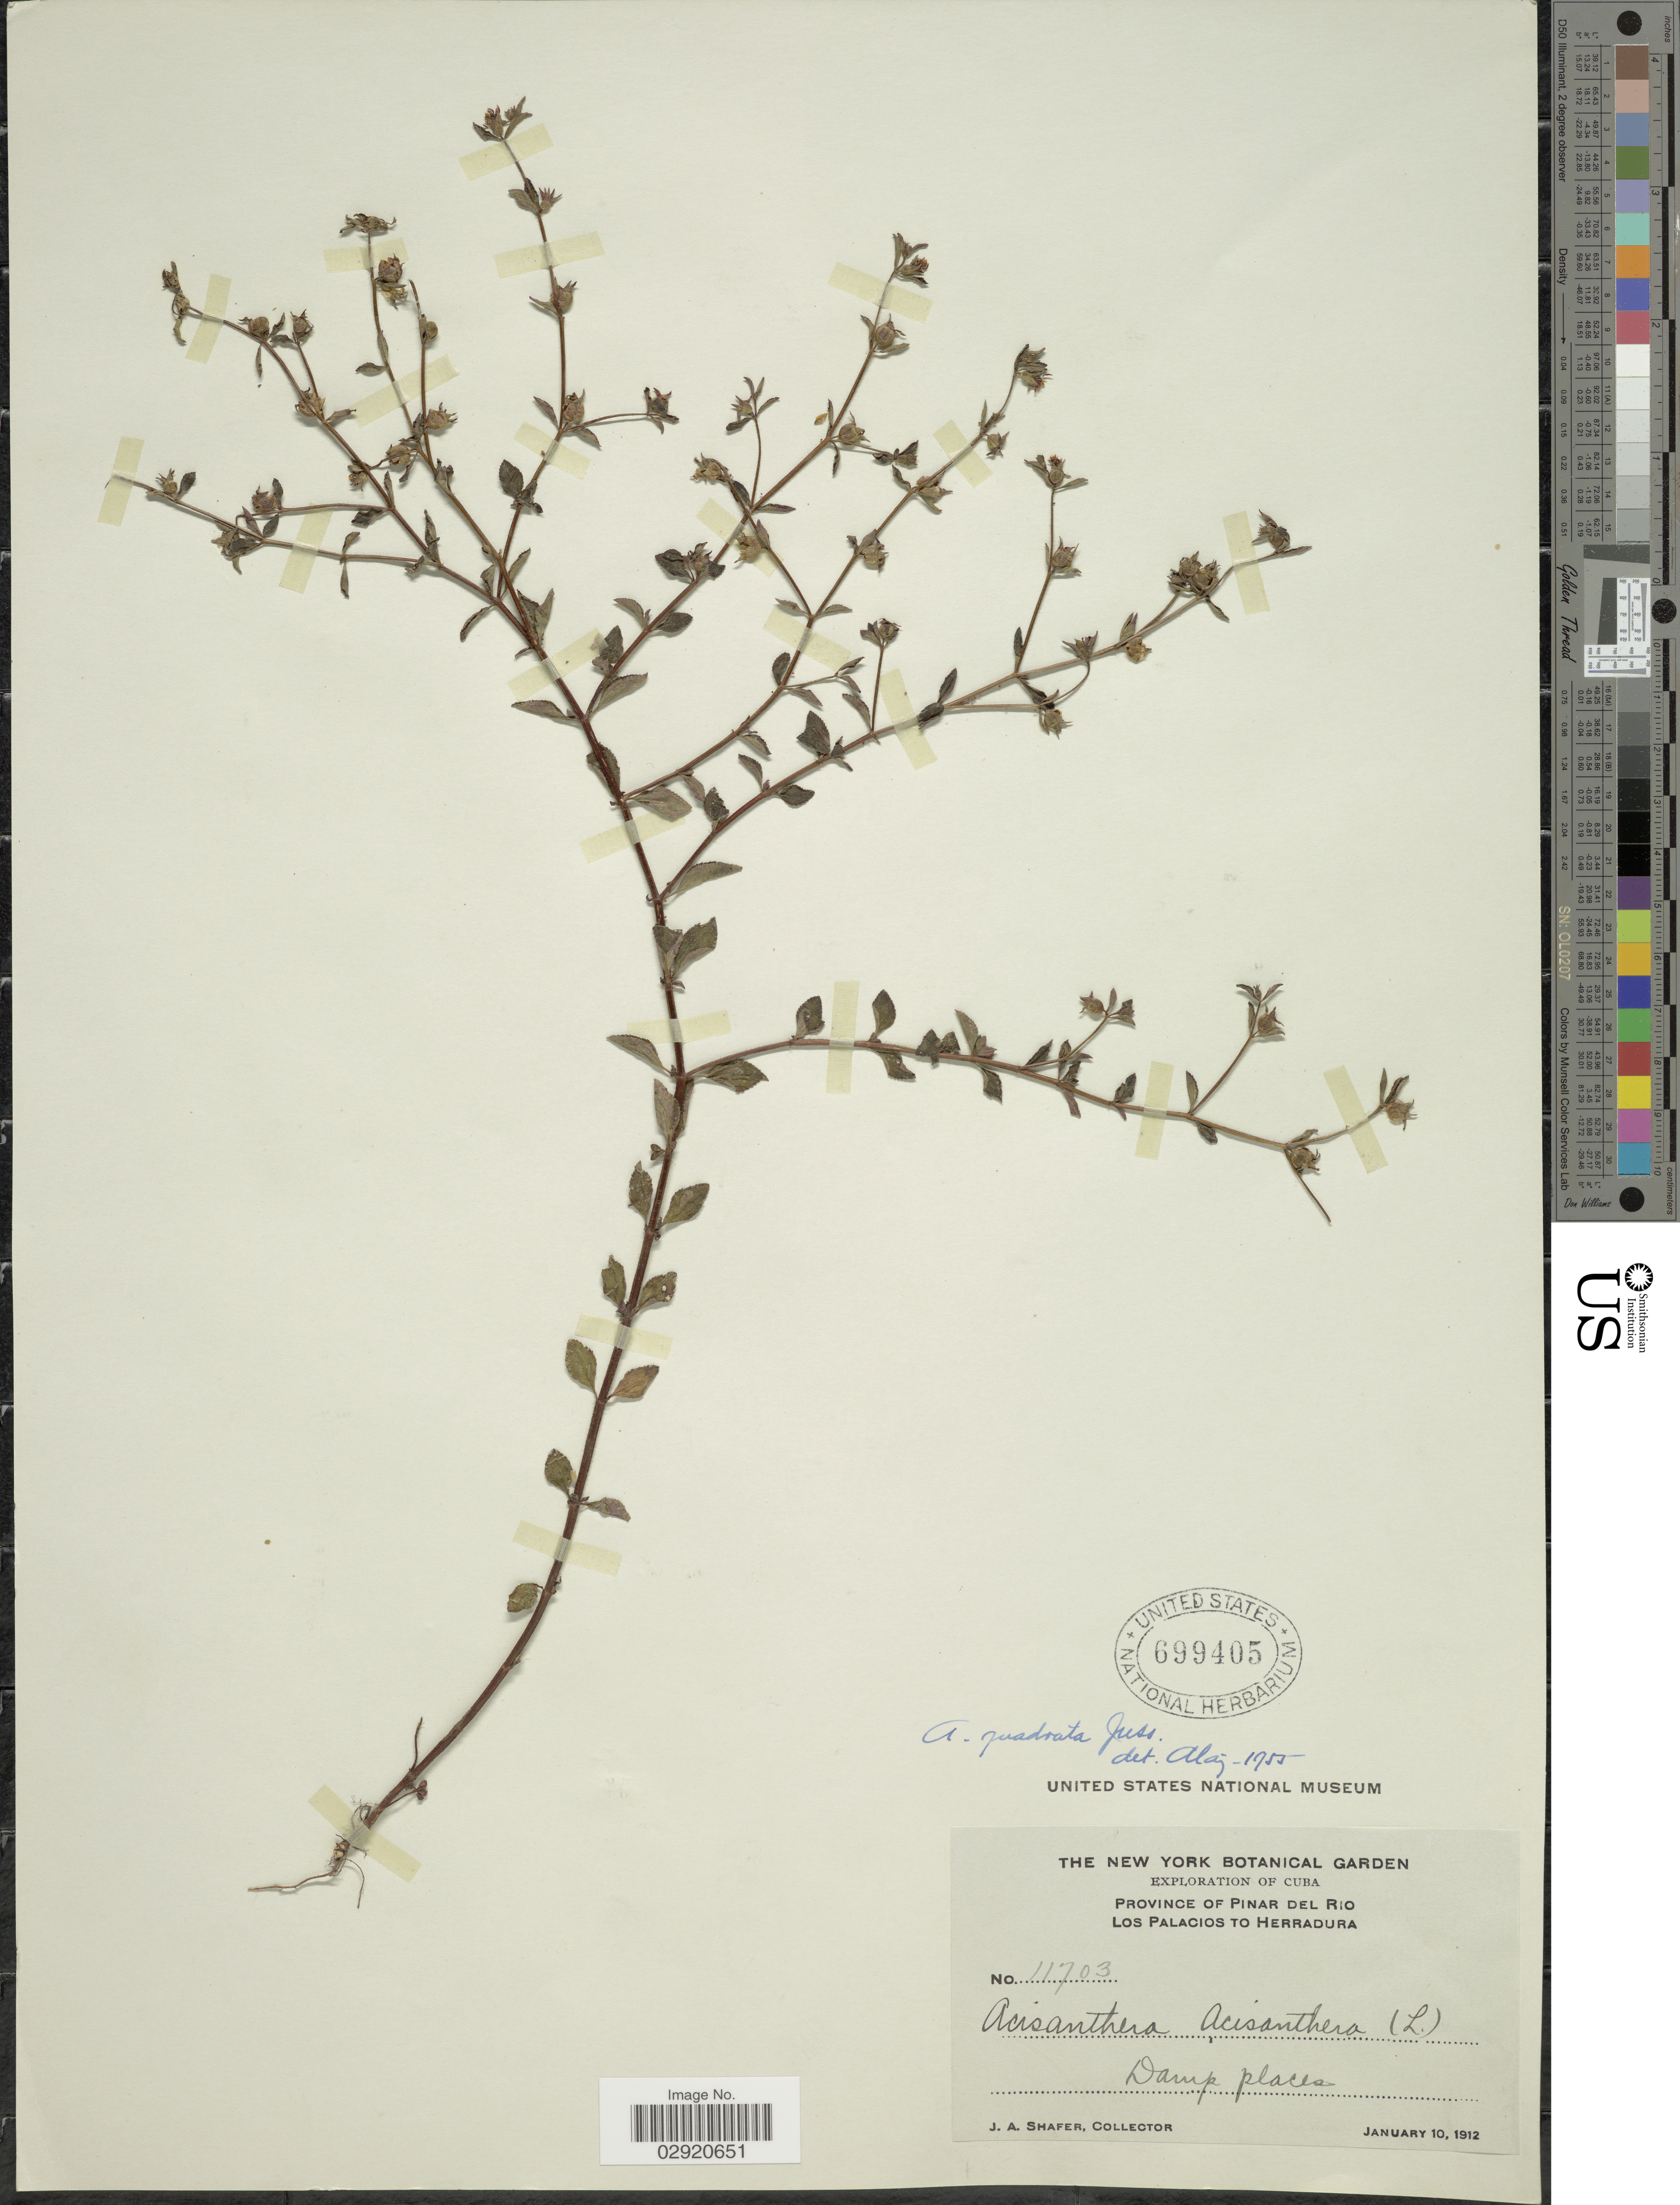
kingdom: Plantae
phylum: Tracheophyta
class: Magnoliopsida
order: Myrtales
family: Melastomataceae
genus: Acisanthera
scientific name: Acisanthera erecta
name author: Gleason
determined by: Nunes da Silva, Diego, (RB), Jardim Botanico do Rio de Janeiro - Herbario (BRAZIL)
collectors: J. A. Shafer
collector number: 11703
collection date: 1912-01-10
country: Cuba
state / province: Pinar del Río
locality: Los Palacios to Herradura.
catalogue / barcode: US 699405